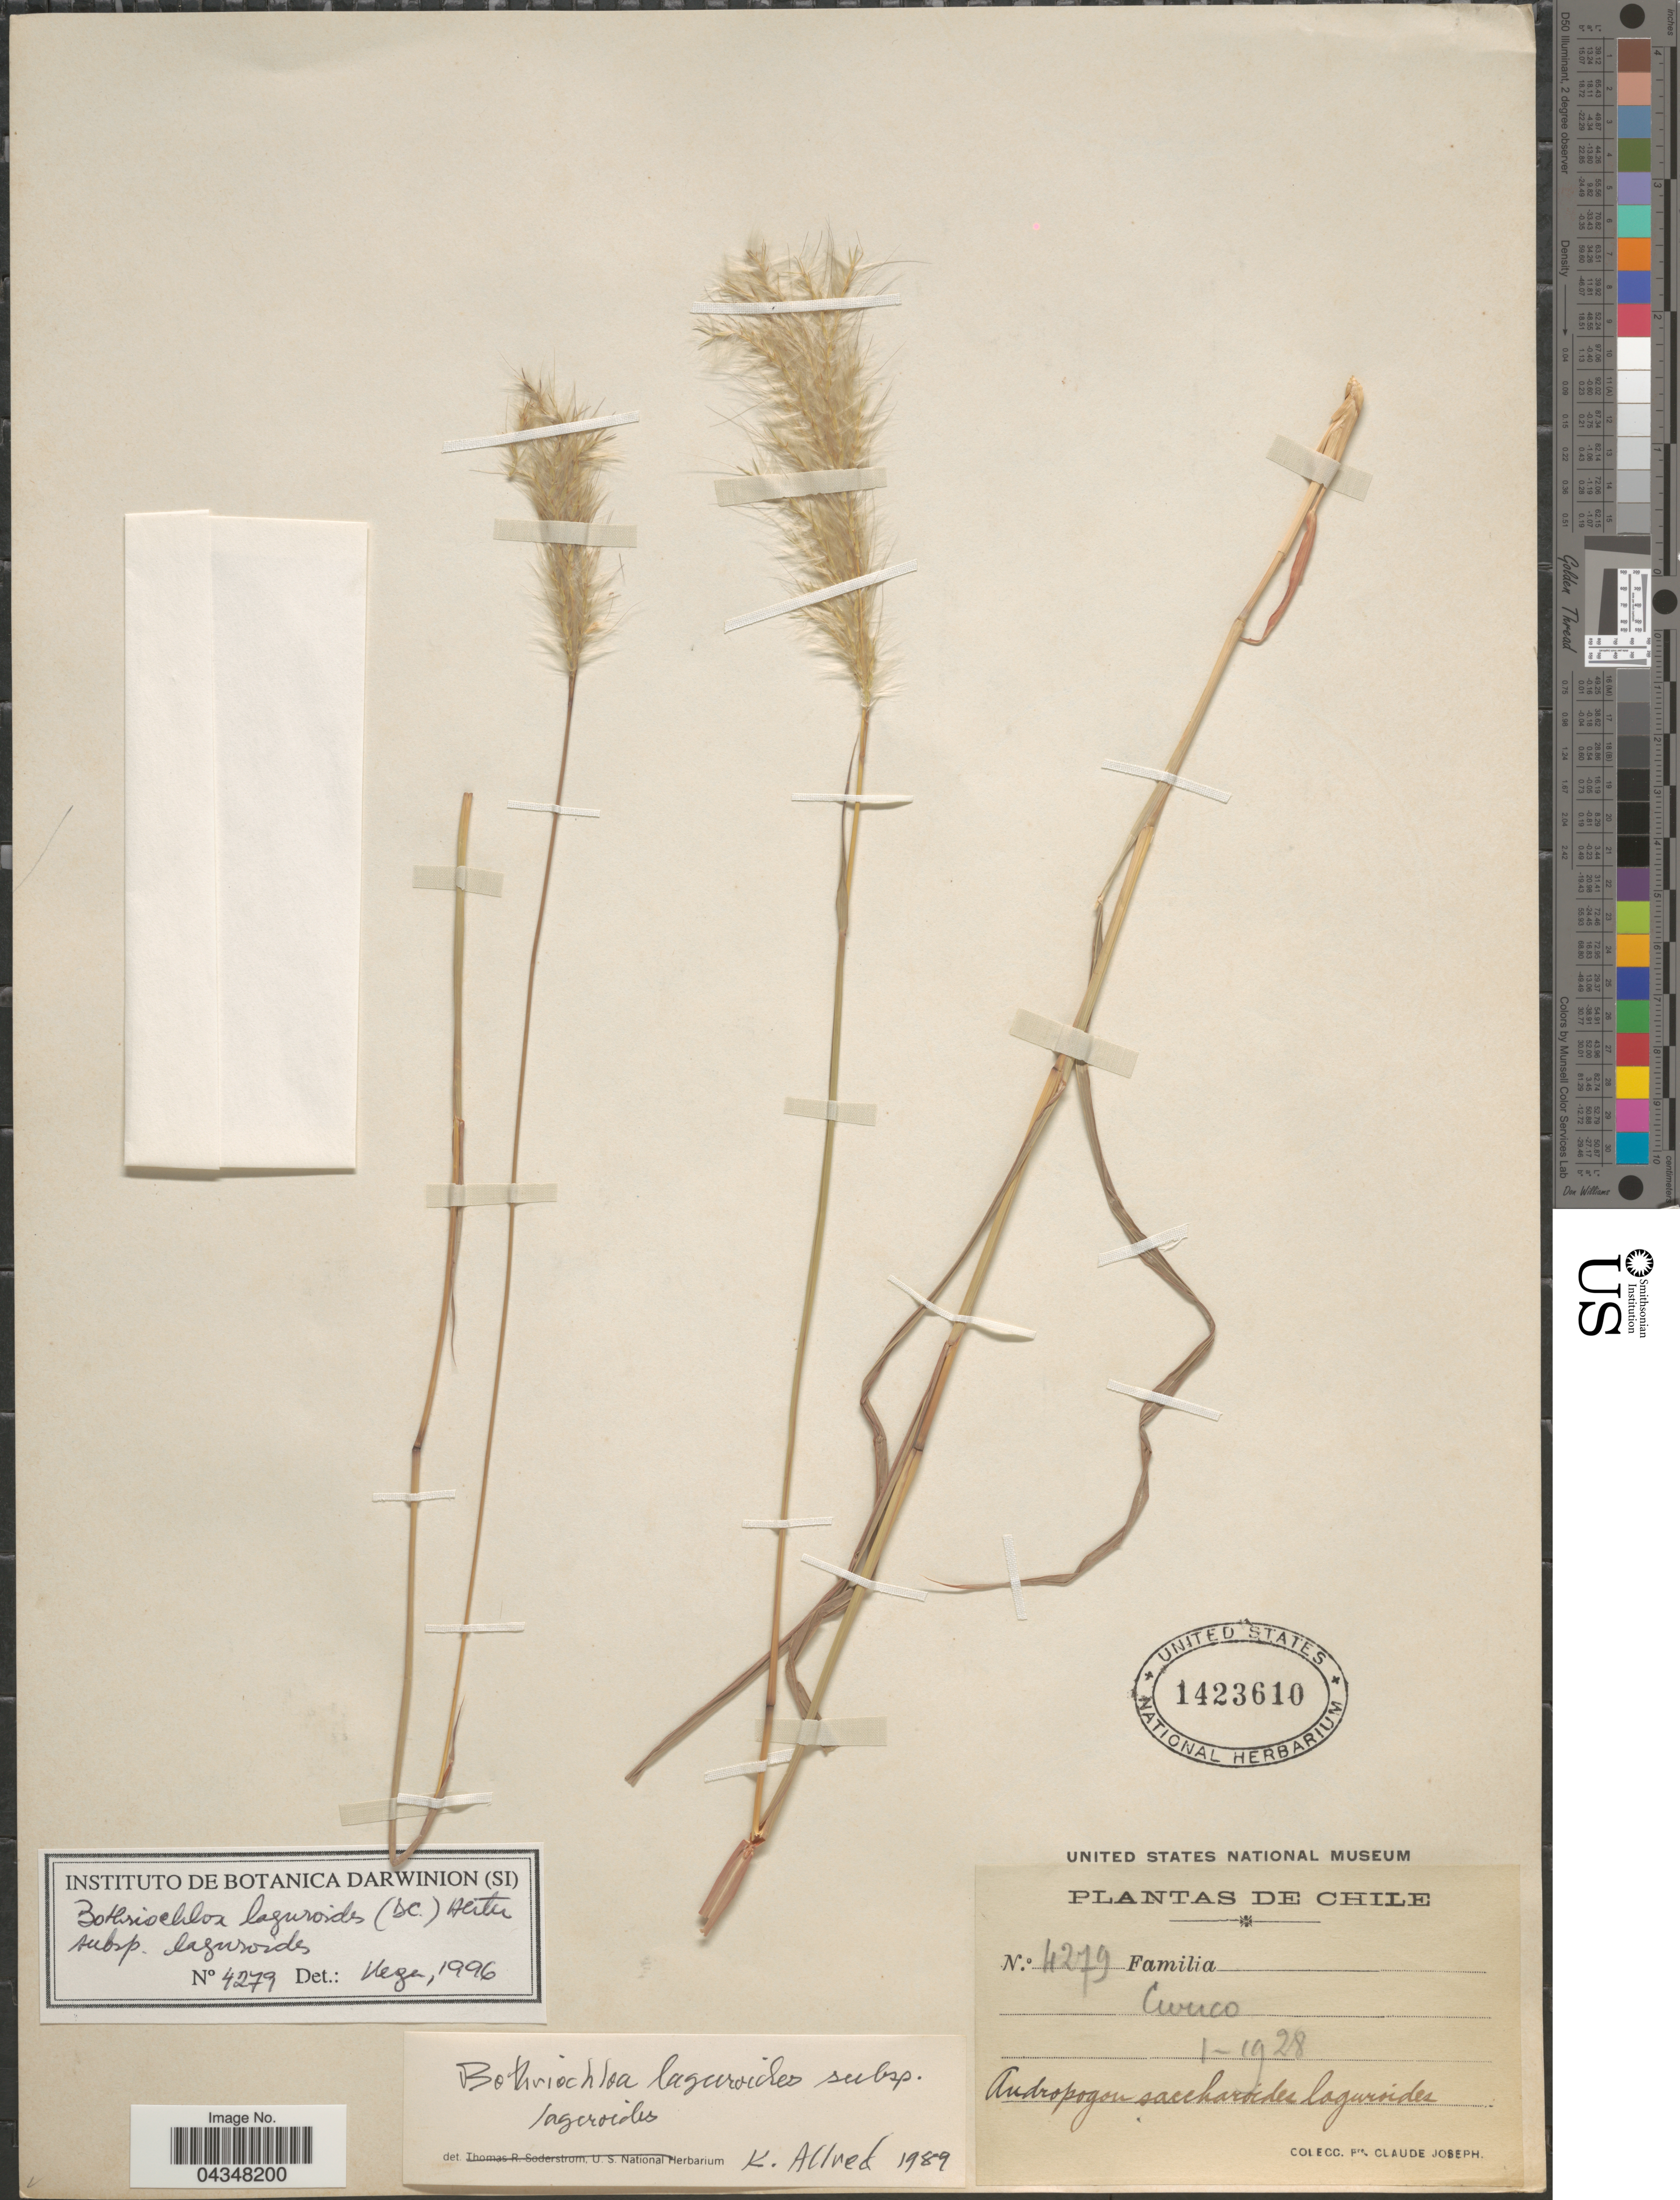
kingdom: Plantae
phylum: Tracheophyta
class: Liliopsida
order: Poales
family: Poaceae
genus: Bothriochloa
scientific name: Bothriochloa laguroides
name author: (DC.) Herter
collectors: Bro. Claude-Joseph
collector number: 4279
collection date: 1928-01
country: Chile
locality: Curico.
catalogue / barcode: US 1423610